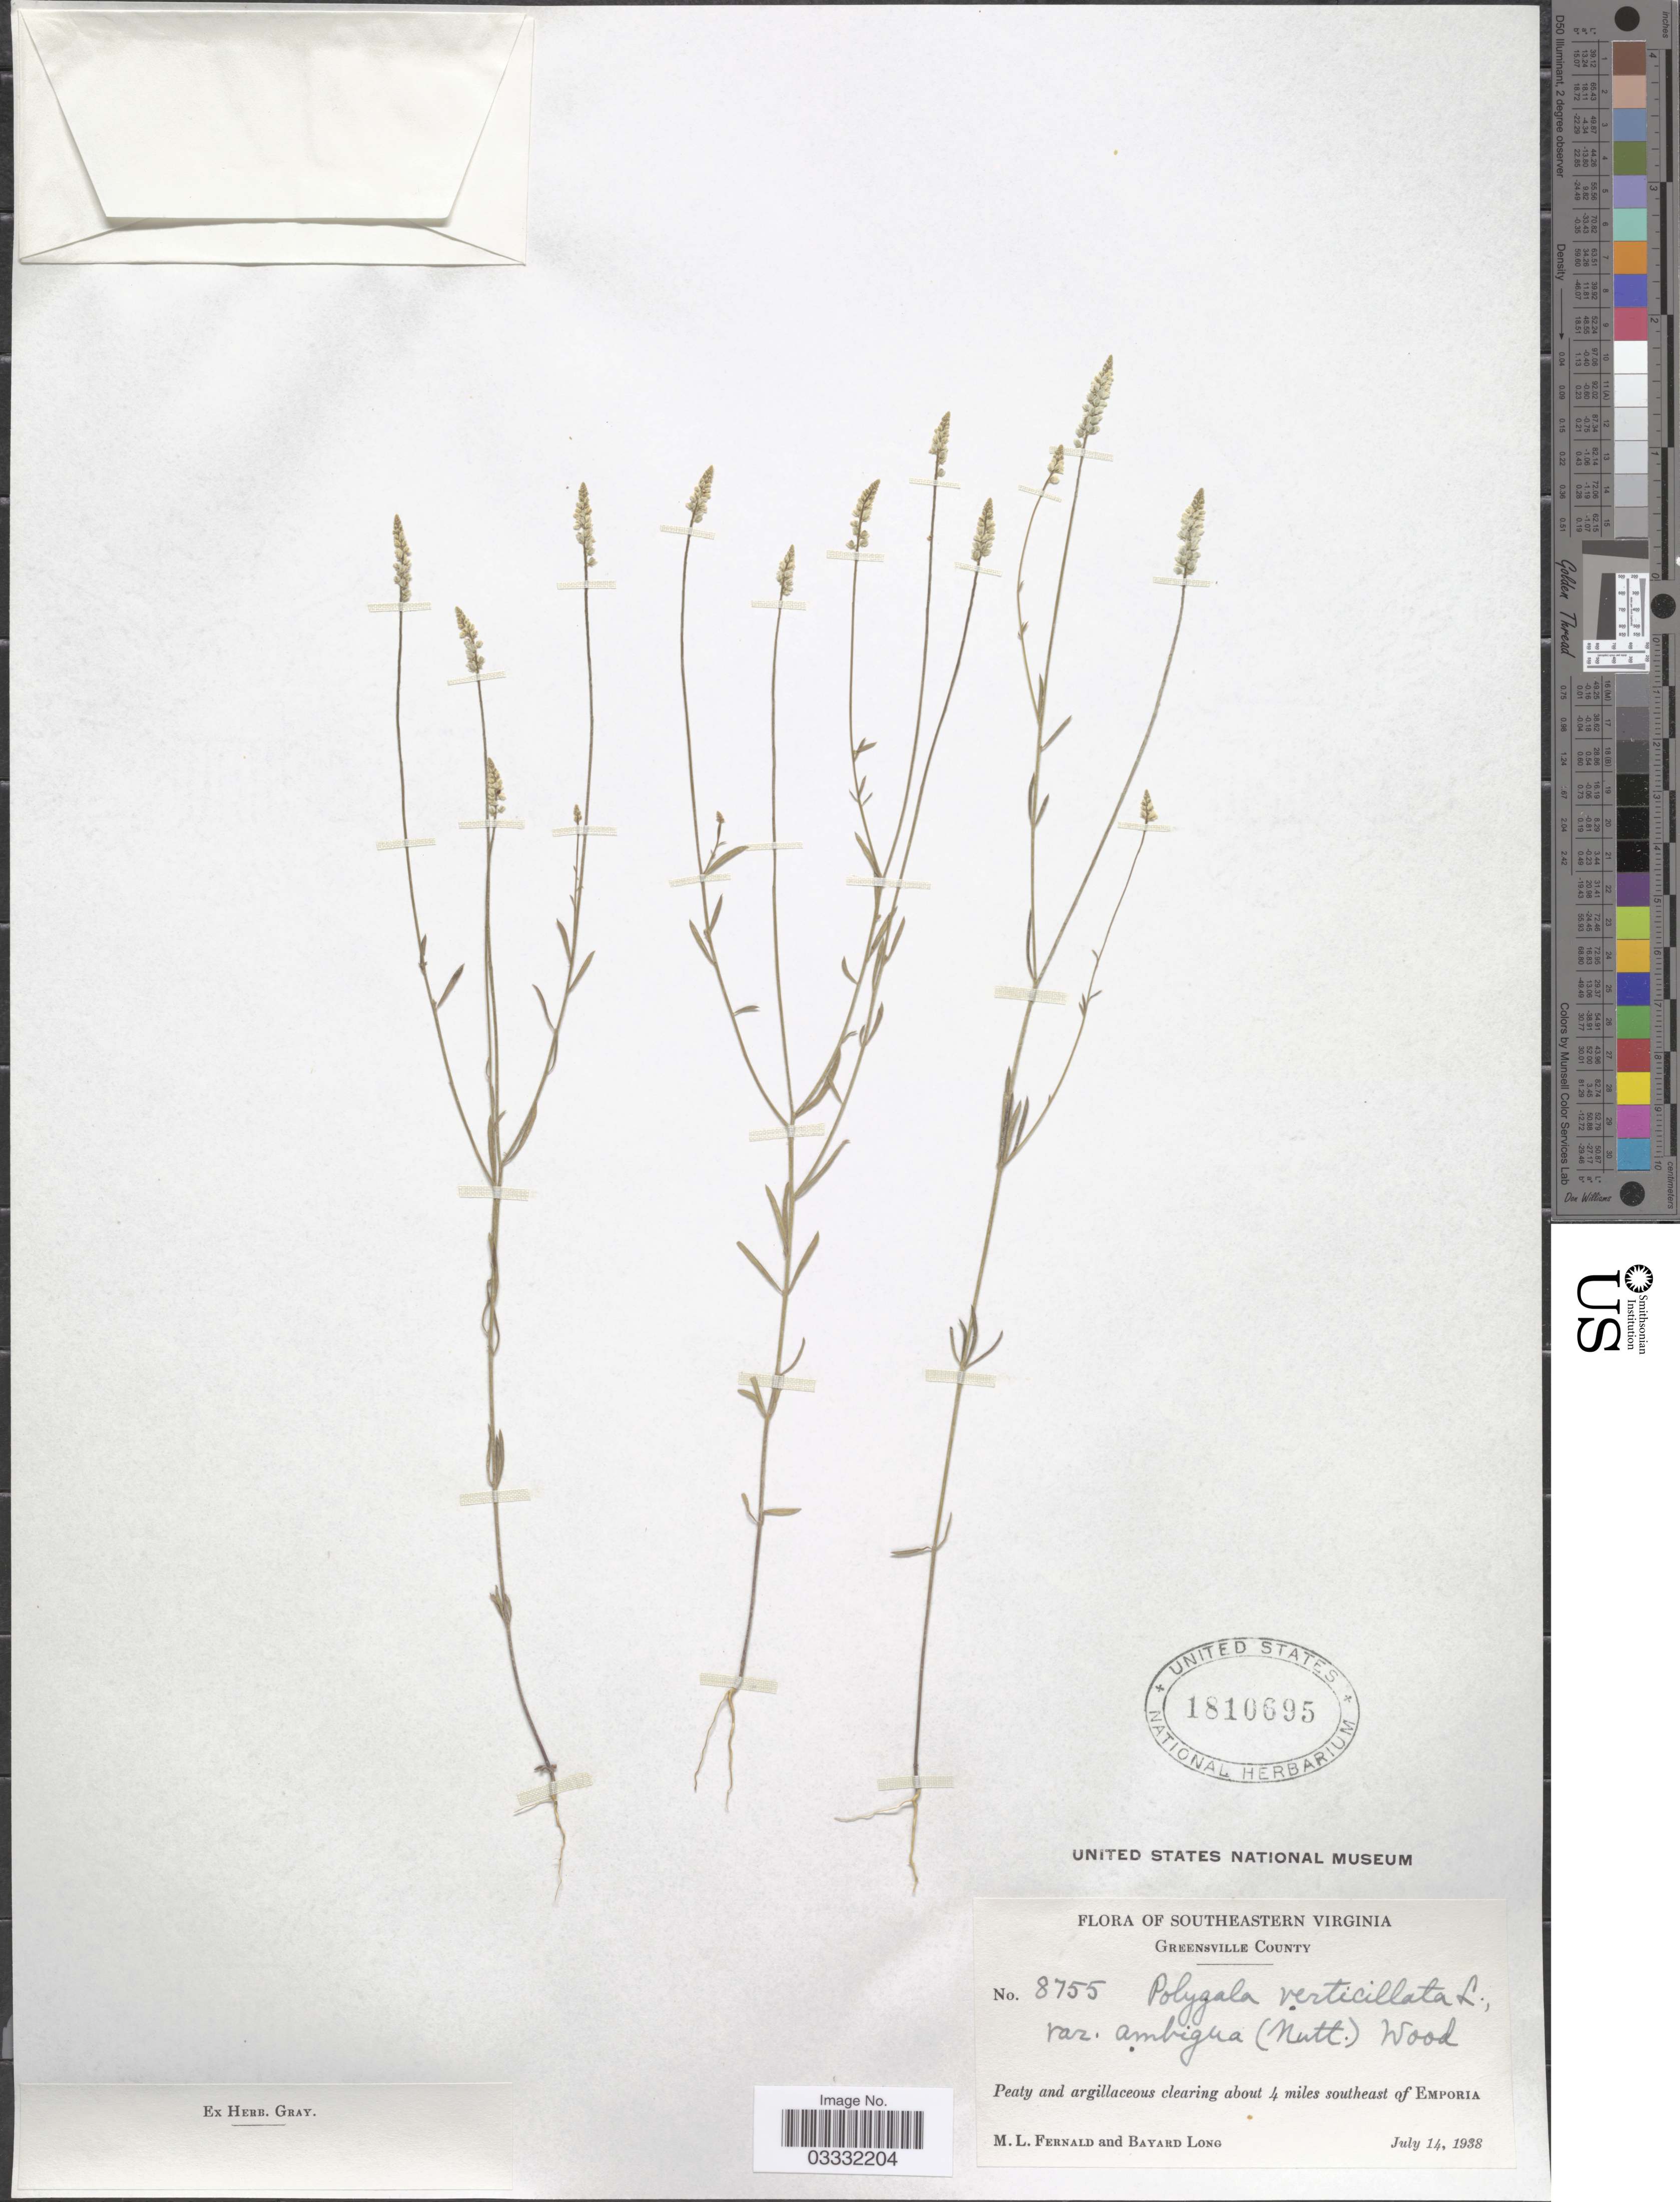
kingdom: Plantae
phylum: Tracheophyta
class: Magnoliopsida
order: Fabales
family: Polygalaceae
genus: Polygala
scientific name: Polygala verticillata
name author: L.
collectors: M. L. Fernald & B. Long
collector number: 8755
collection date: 1938-07-14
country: United States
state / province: Virginia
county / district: Greensville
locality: Southeastern Virginia. Greensville County. Peaty and argillaceous clearing about 4 miles southeast of Emporia.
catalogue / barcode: US 1810695